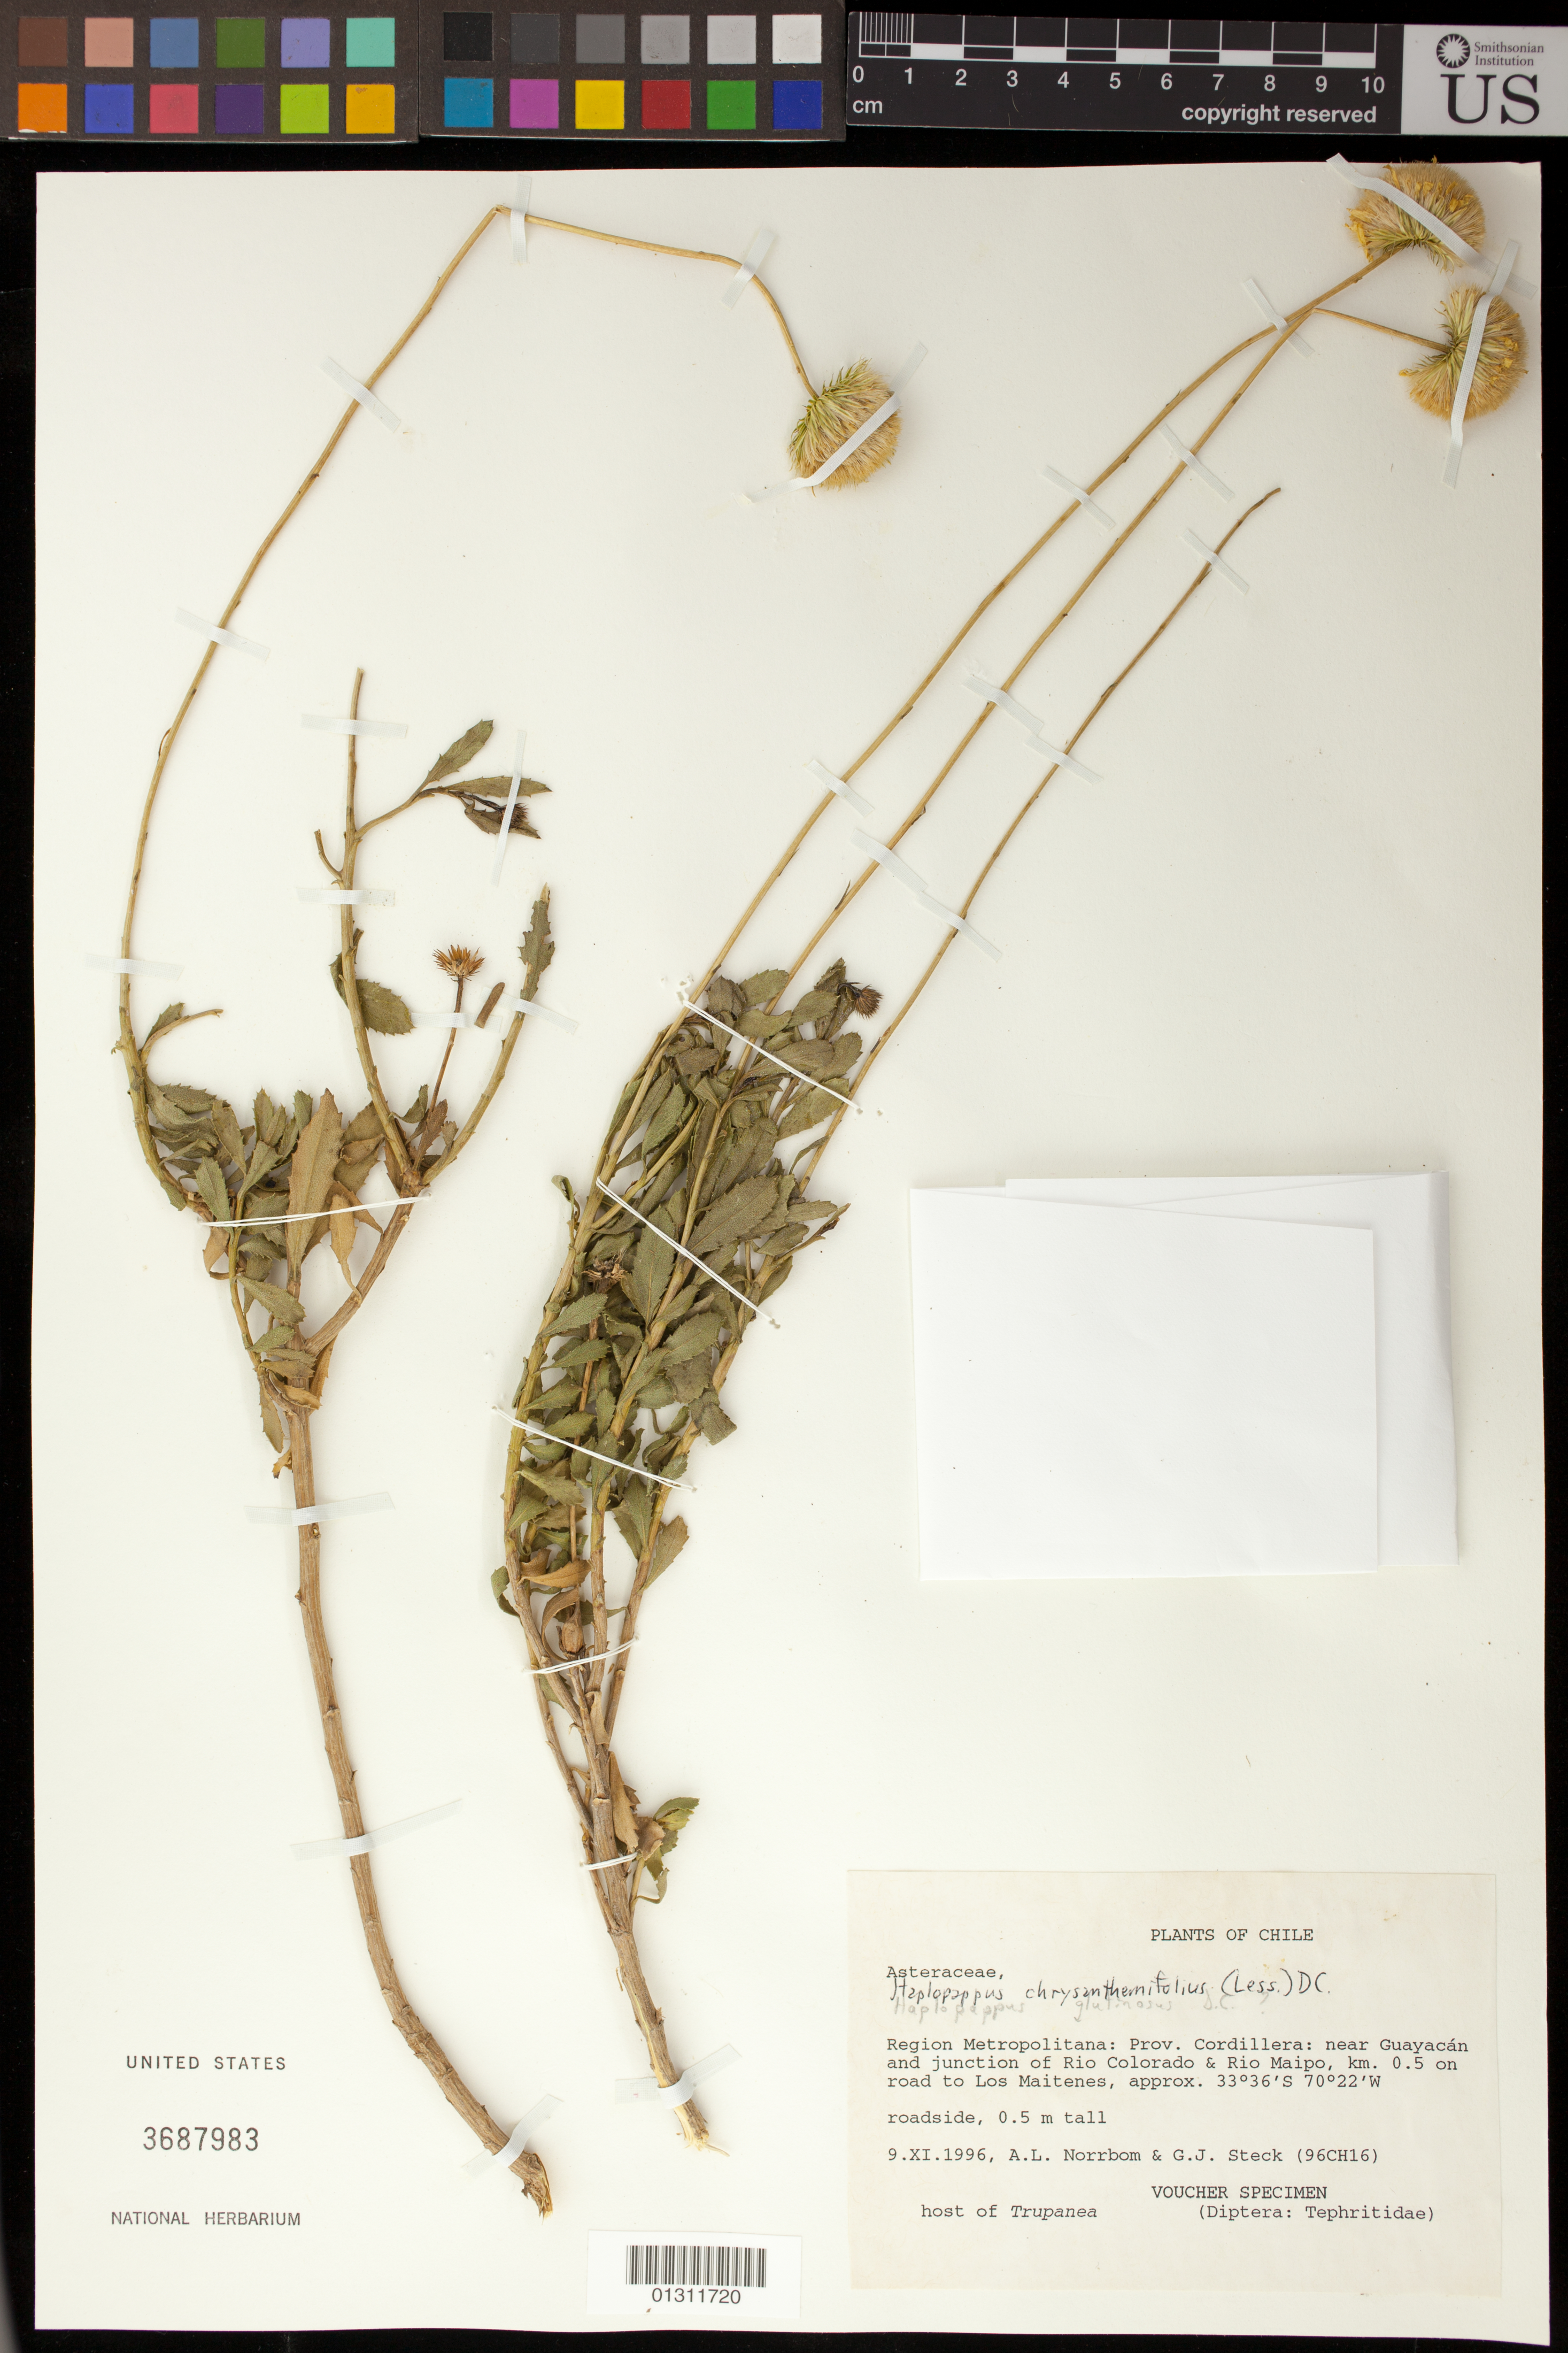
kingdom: Plantae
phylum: Tracheophyta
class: Magnoliopsida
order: Asterales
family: Asteraceae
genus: Haplopappus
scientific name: Haplopappus chrysanthemifolius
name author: (Less.) DC.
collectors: A. L. Norrbom & G. Steck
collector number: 96CH16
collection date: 1996-11-09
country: Chile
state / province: Región Metropolitana (RM)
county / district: Cordillera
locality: Prov. Cordillera: near Guayacan and junction of Rio Colorado and Rio Mapio, 0.5 km on road to Los Maitenes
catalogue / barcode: US 3687983